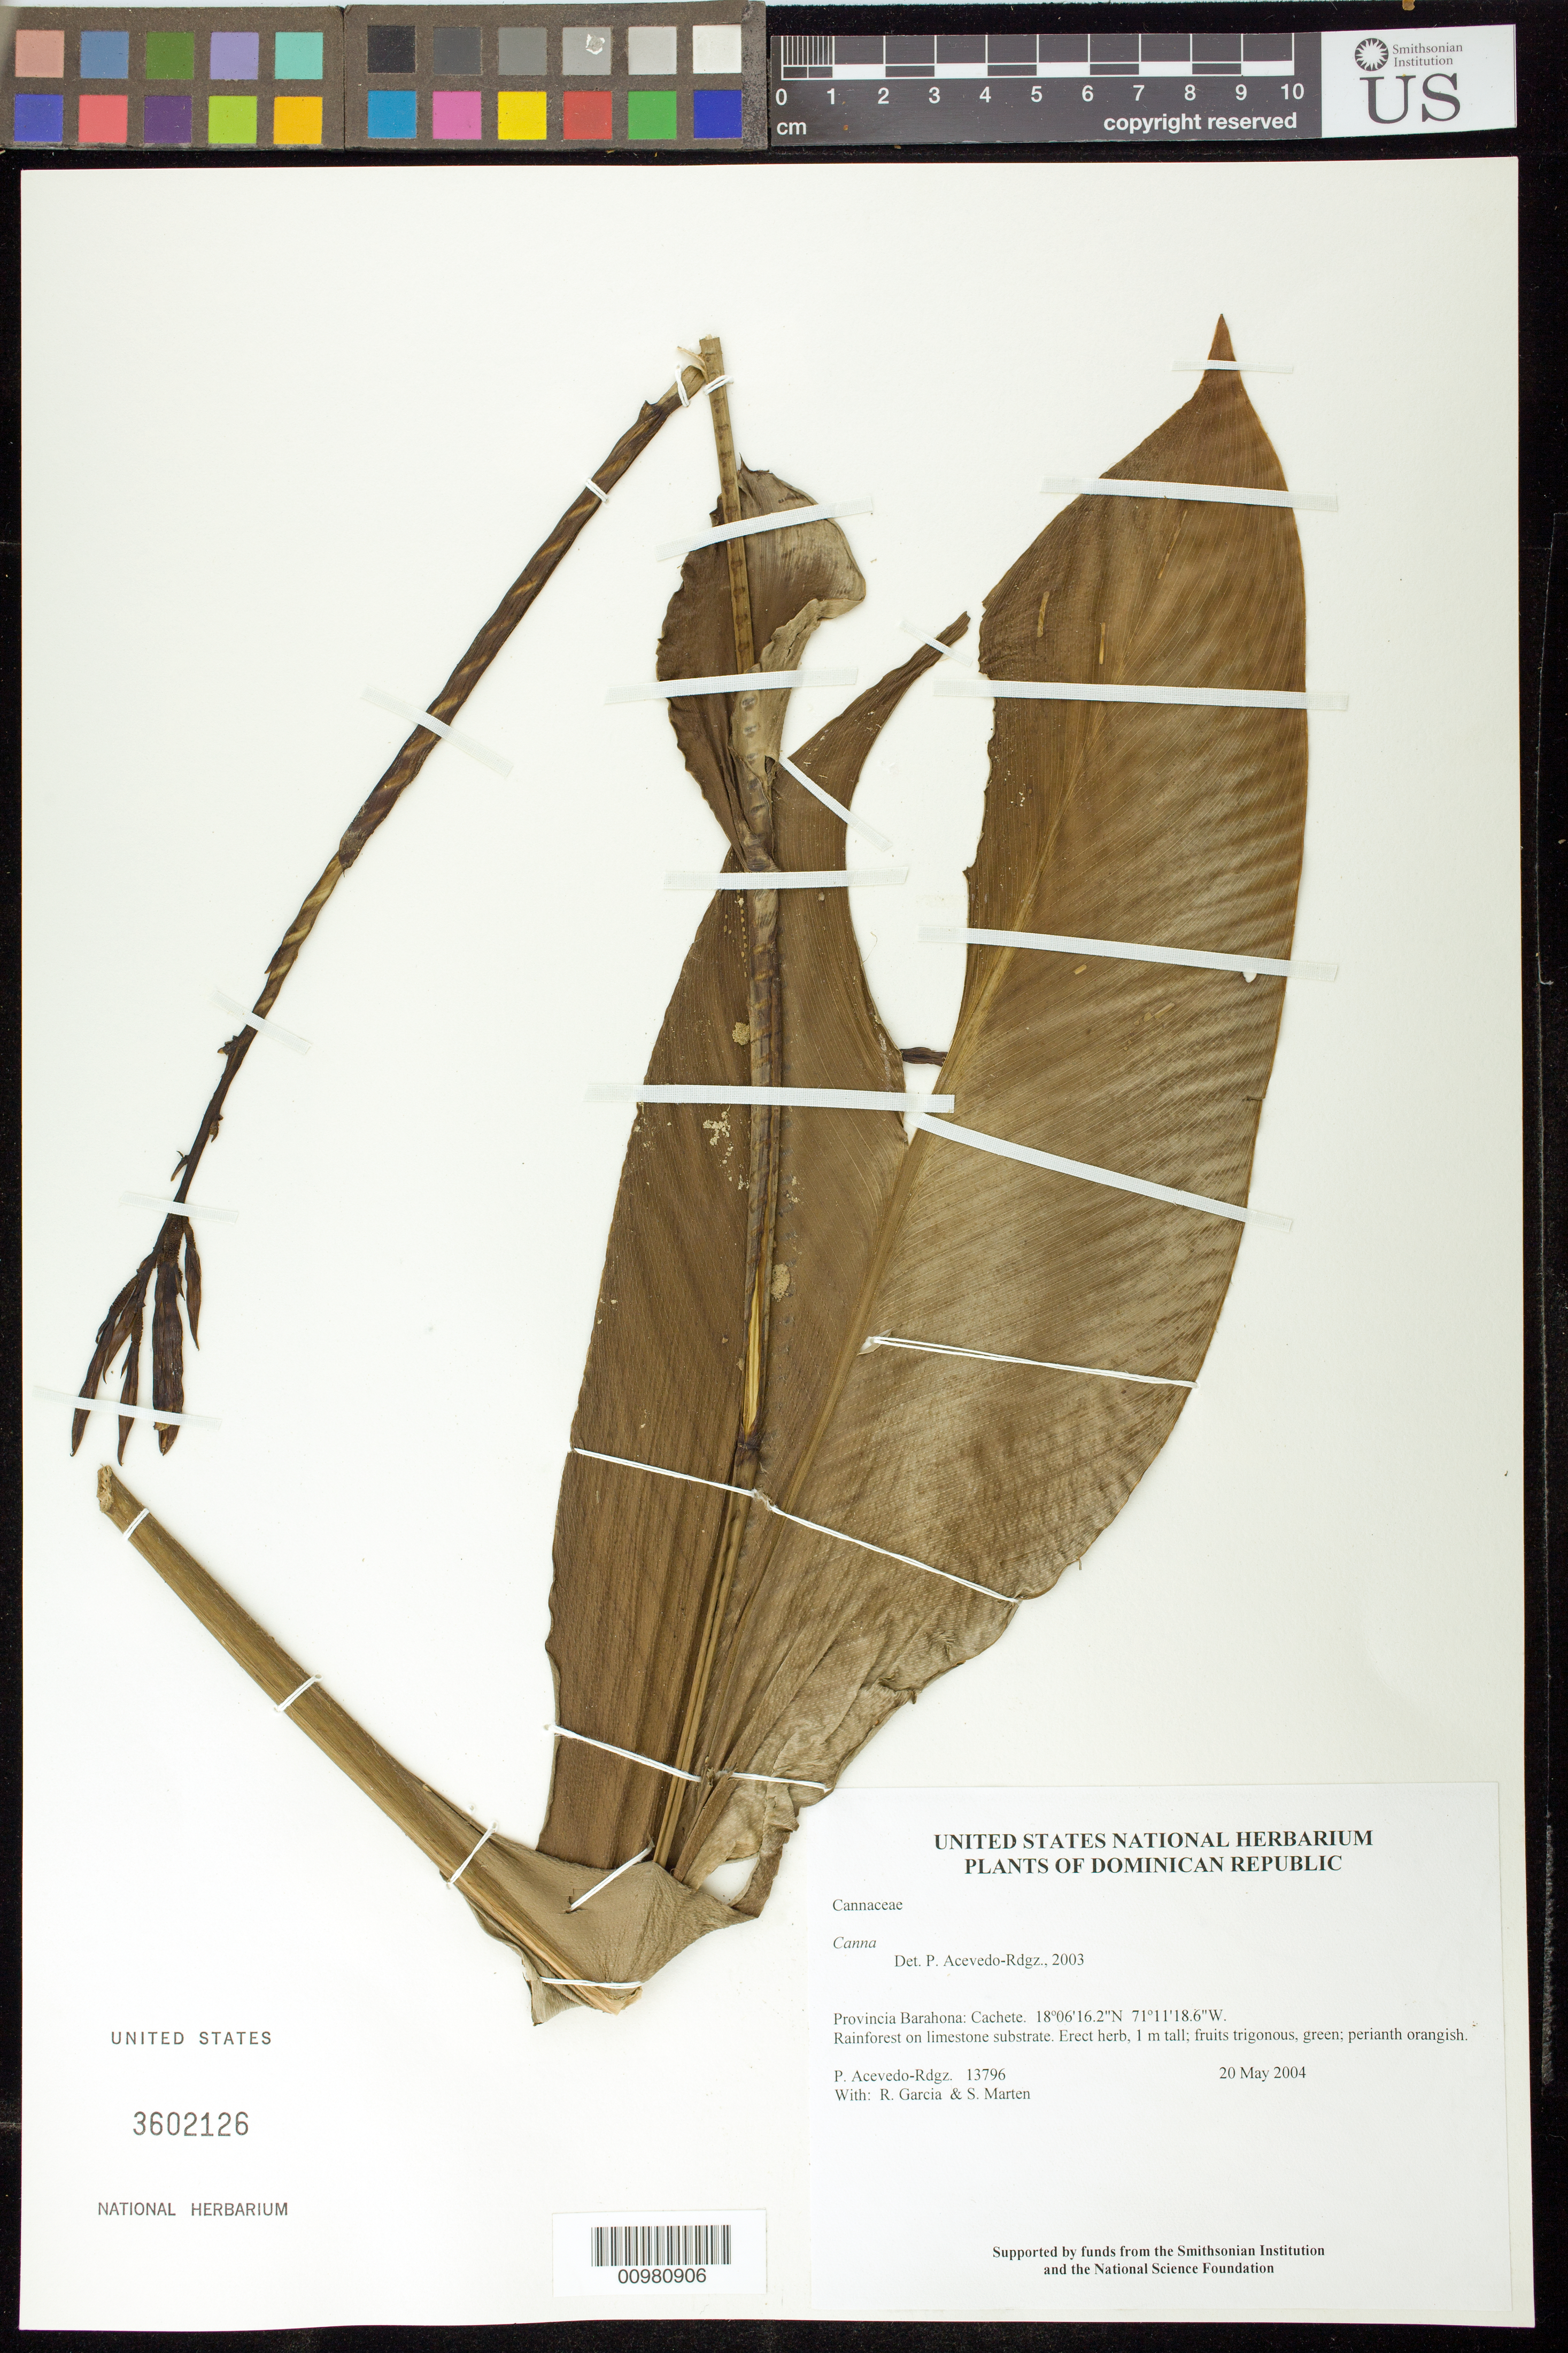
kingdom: Plantae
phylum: Tracheophyta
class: Liliopsida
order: Zingiberales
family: Cannaceae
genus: Canna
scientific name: Canna sp.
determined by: Acevedo-Rodríguez, P., (BOT), Smithsonian Institution - National Museum of Natural History (UNITED STATES)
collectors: P. Acevedo-Rodr., R. G. García & S. Marten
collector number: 13796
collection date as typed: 20 May 2004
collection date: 2004-05-20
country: Dominican Republic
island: Hispaniola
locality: Provincia Barahona: Cachete.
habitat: Rainforest on limestone substrate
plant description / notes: US, MO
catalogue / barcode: US 3602126